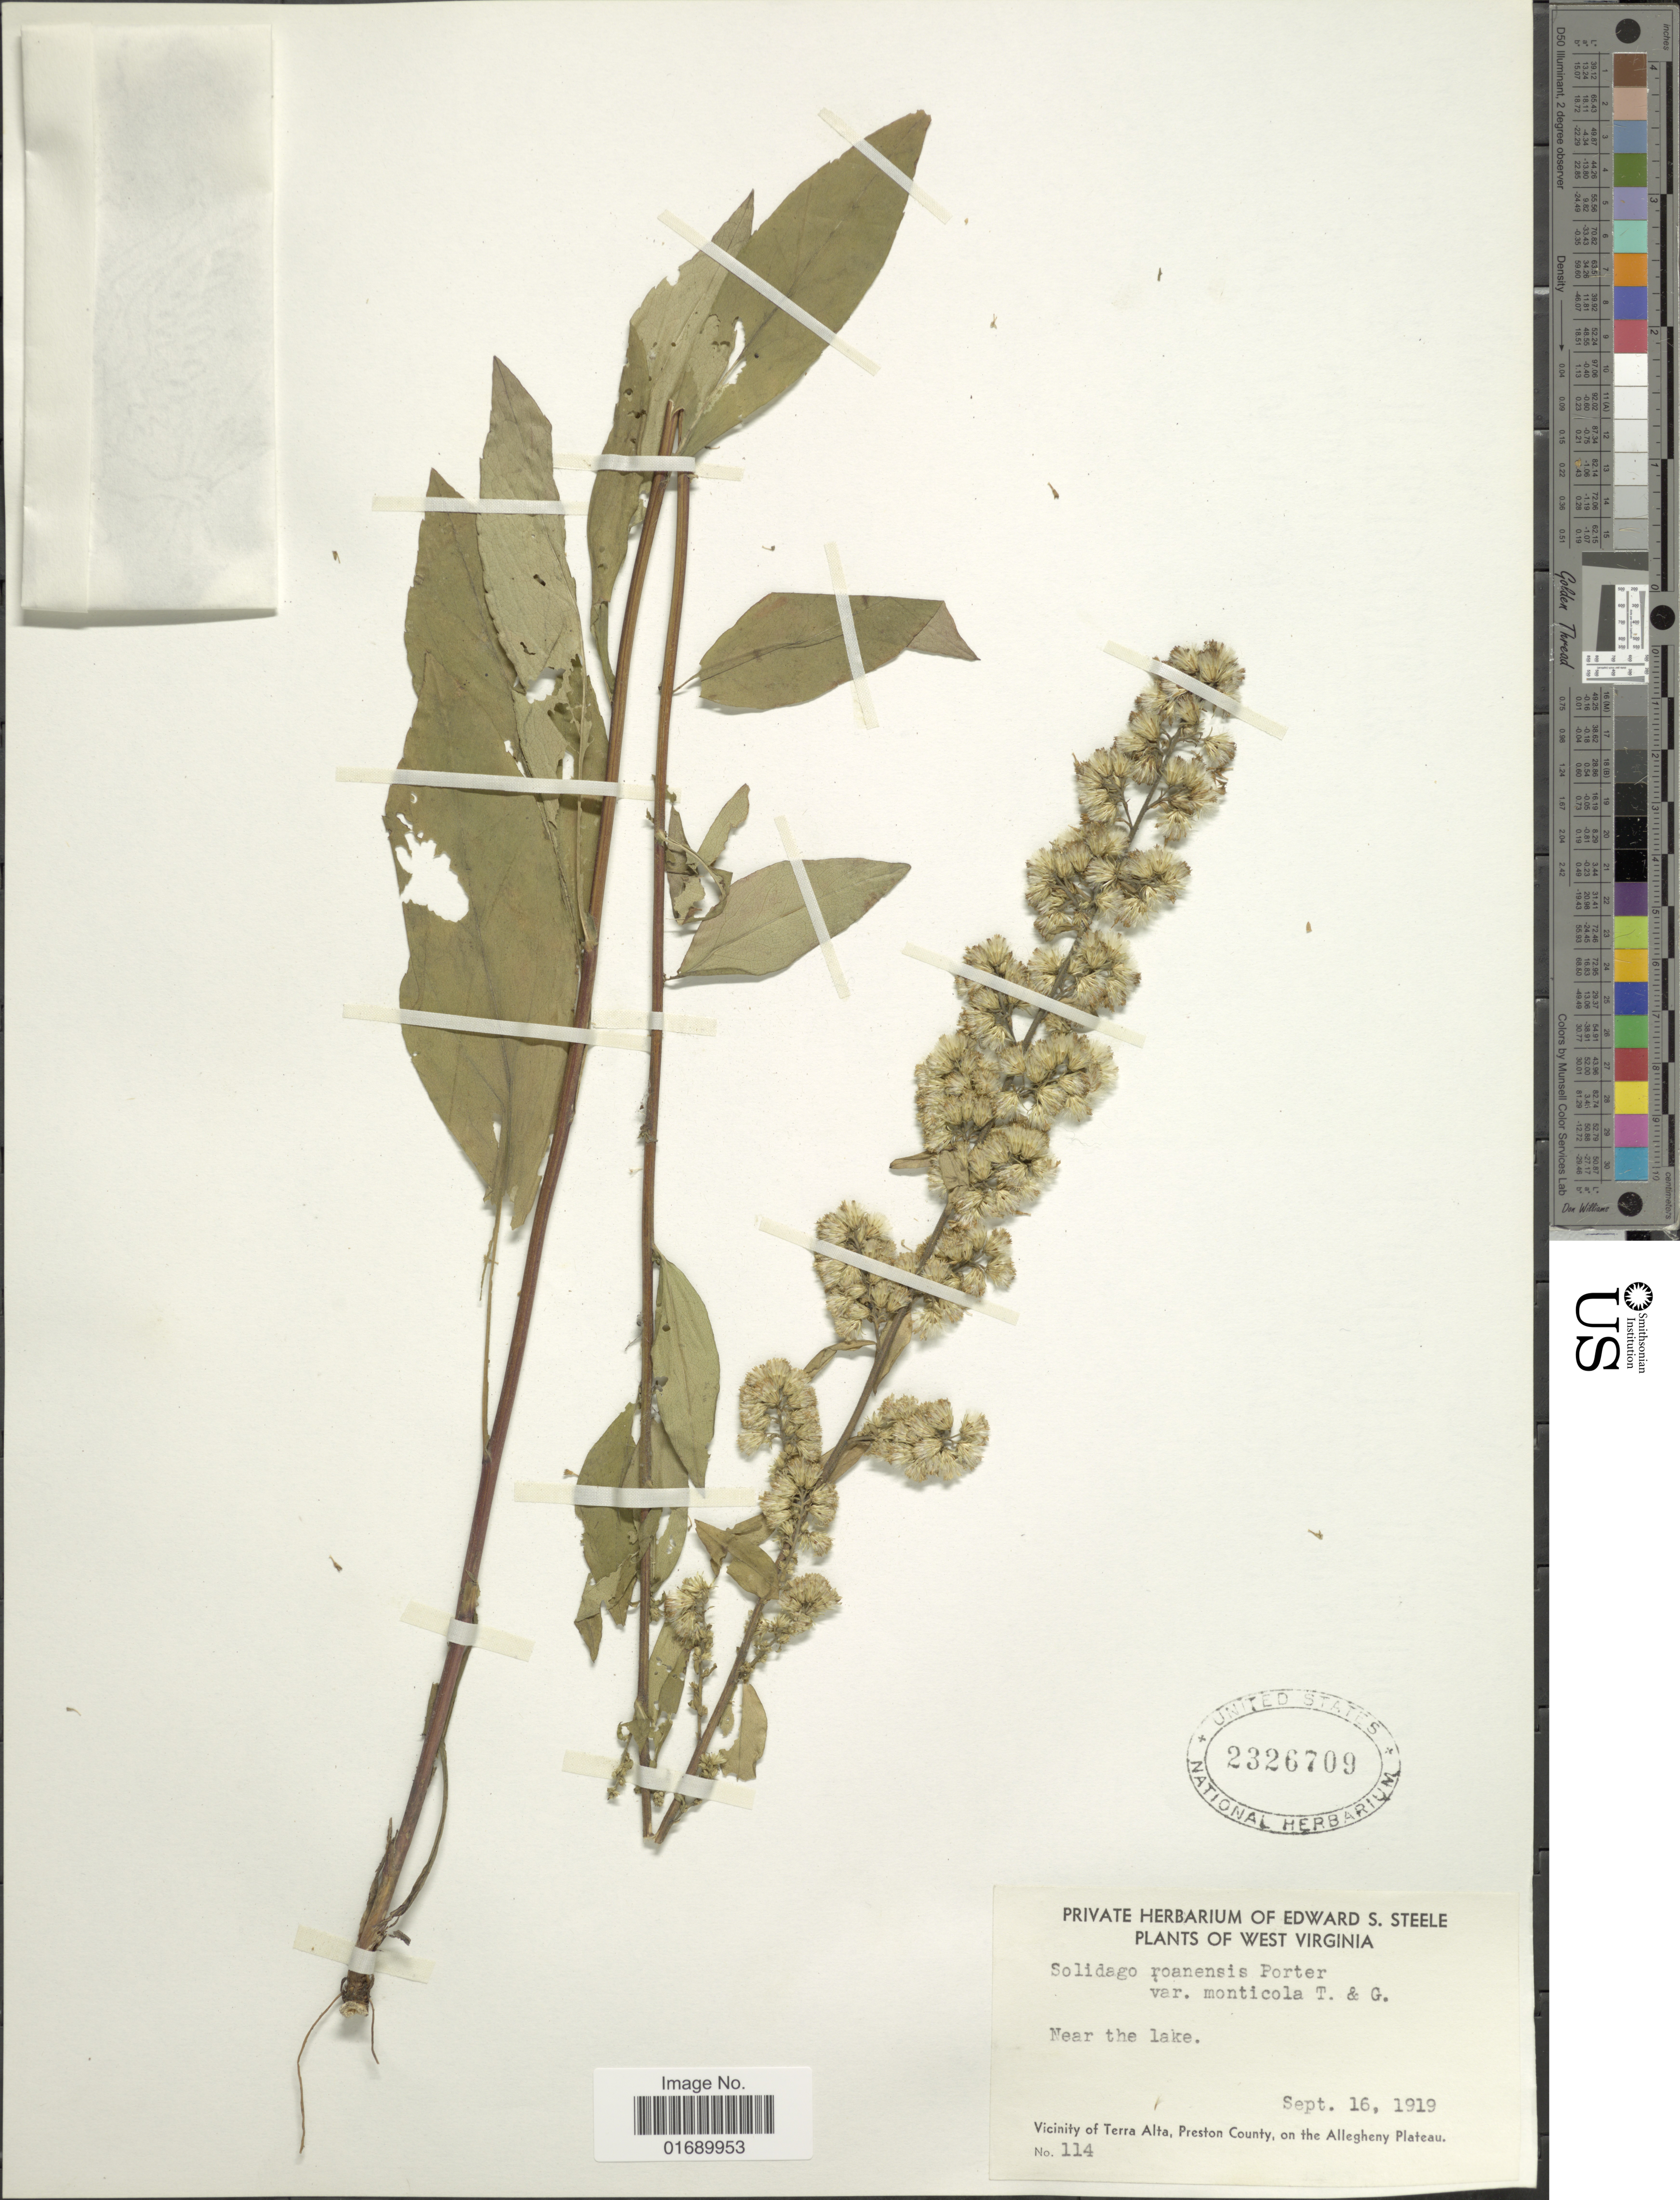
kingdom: Plantae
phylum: Tracheophyta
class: Magnoliopsida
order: Asterales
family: Asteraceae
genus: Solidago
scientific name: Solidago roanensis var. monticola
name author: (Torr. & A. Gray) Fernald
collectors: ex herb. Edward S. Steele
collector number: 114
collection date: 1919-09-16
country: United States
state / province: West Virginia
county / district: Preston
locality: Near the lake, Vicinity of Terra Alta, Preston County, on the Allegheny Plateau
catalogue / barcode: US 2326709